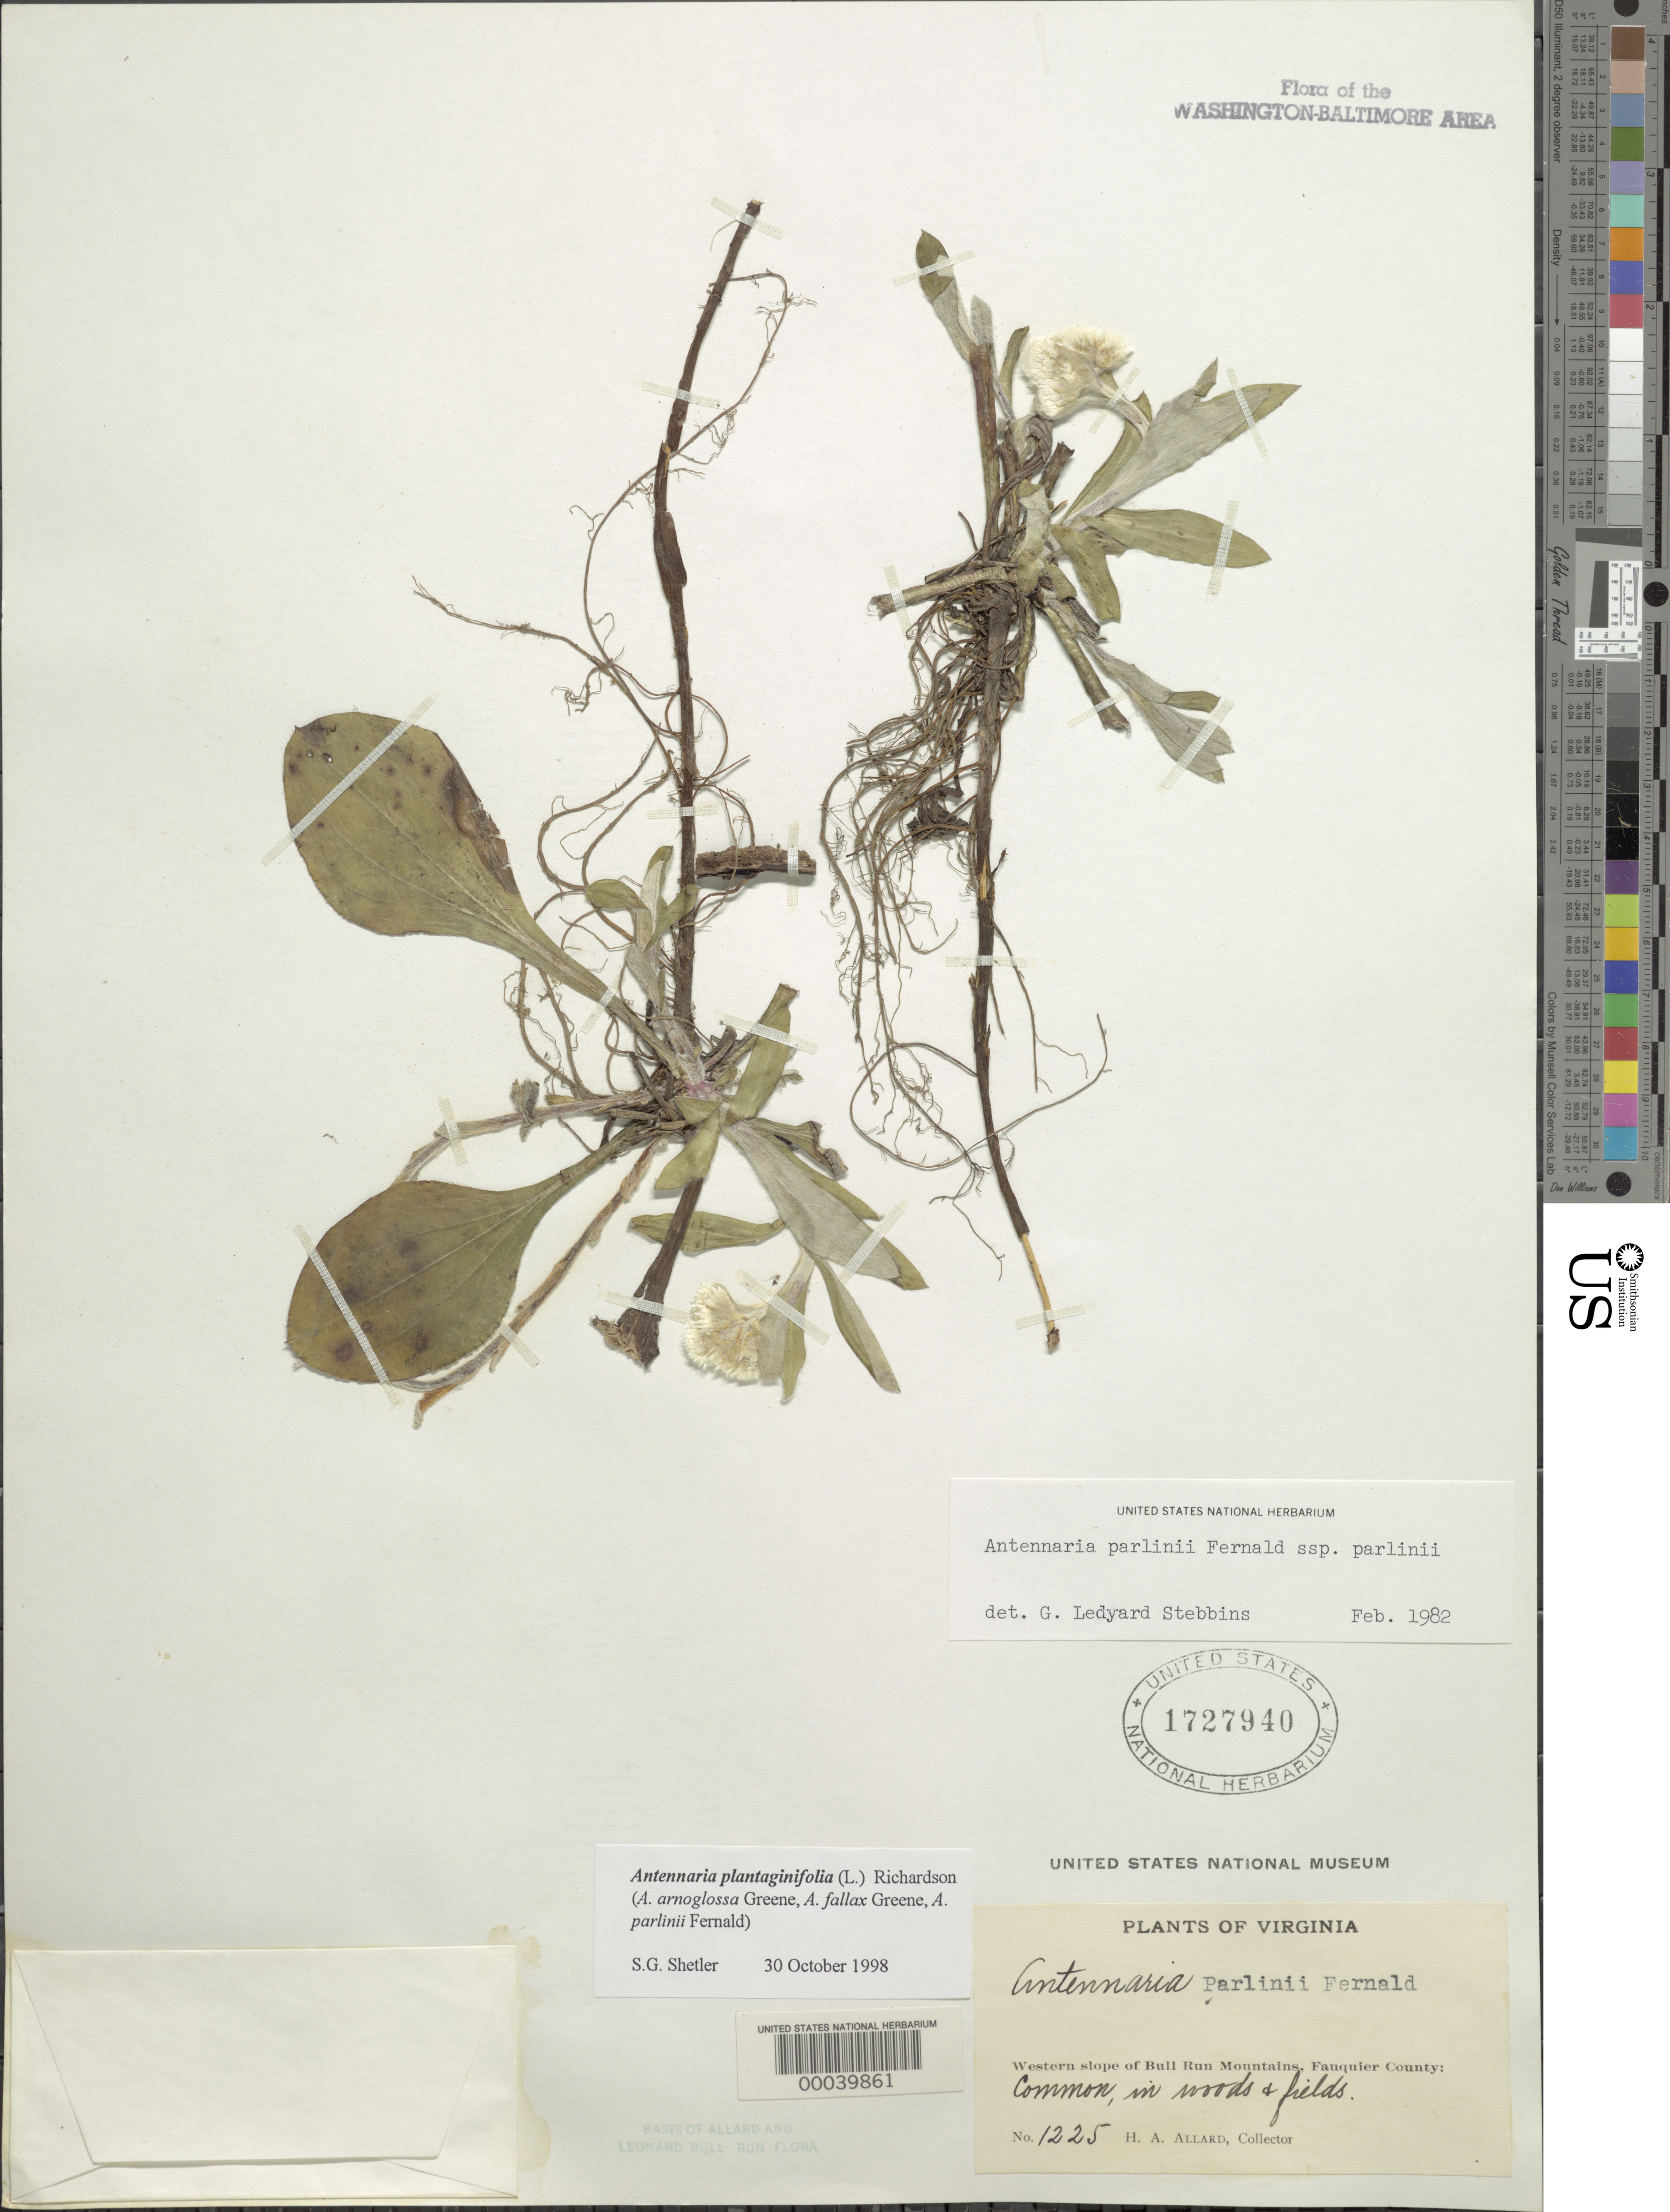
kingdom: Plantae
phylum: Tracheophyta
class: Magnoliopsida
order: Asterales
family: Asteraceae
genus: Antennaria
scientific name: Antennaria plantaginifolia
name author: (L.) Richardson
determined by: Stebbins, G. L.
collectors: H. A. Allard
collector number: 1225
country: United States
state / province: Virginia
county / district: Fauquier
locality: Western slope of Bull Run Mountains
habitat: Woods and fields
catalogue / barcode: US 1727940